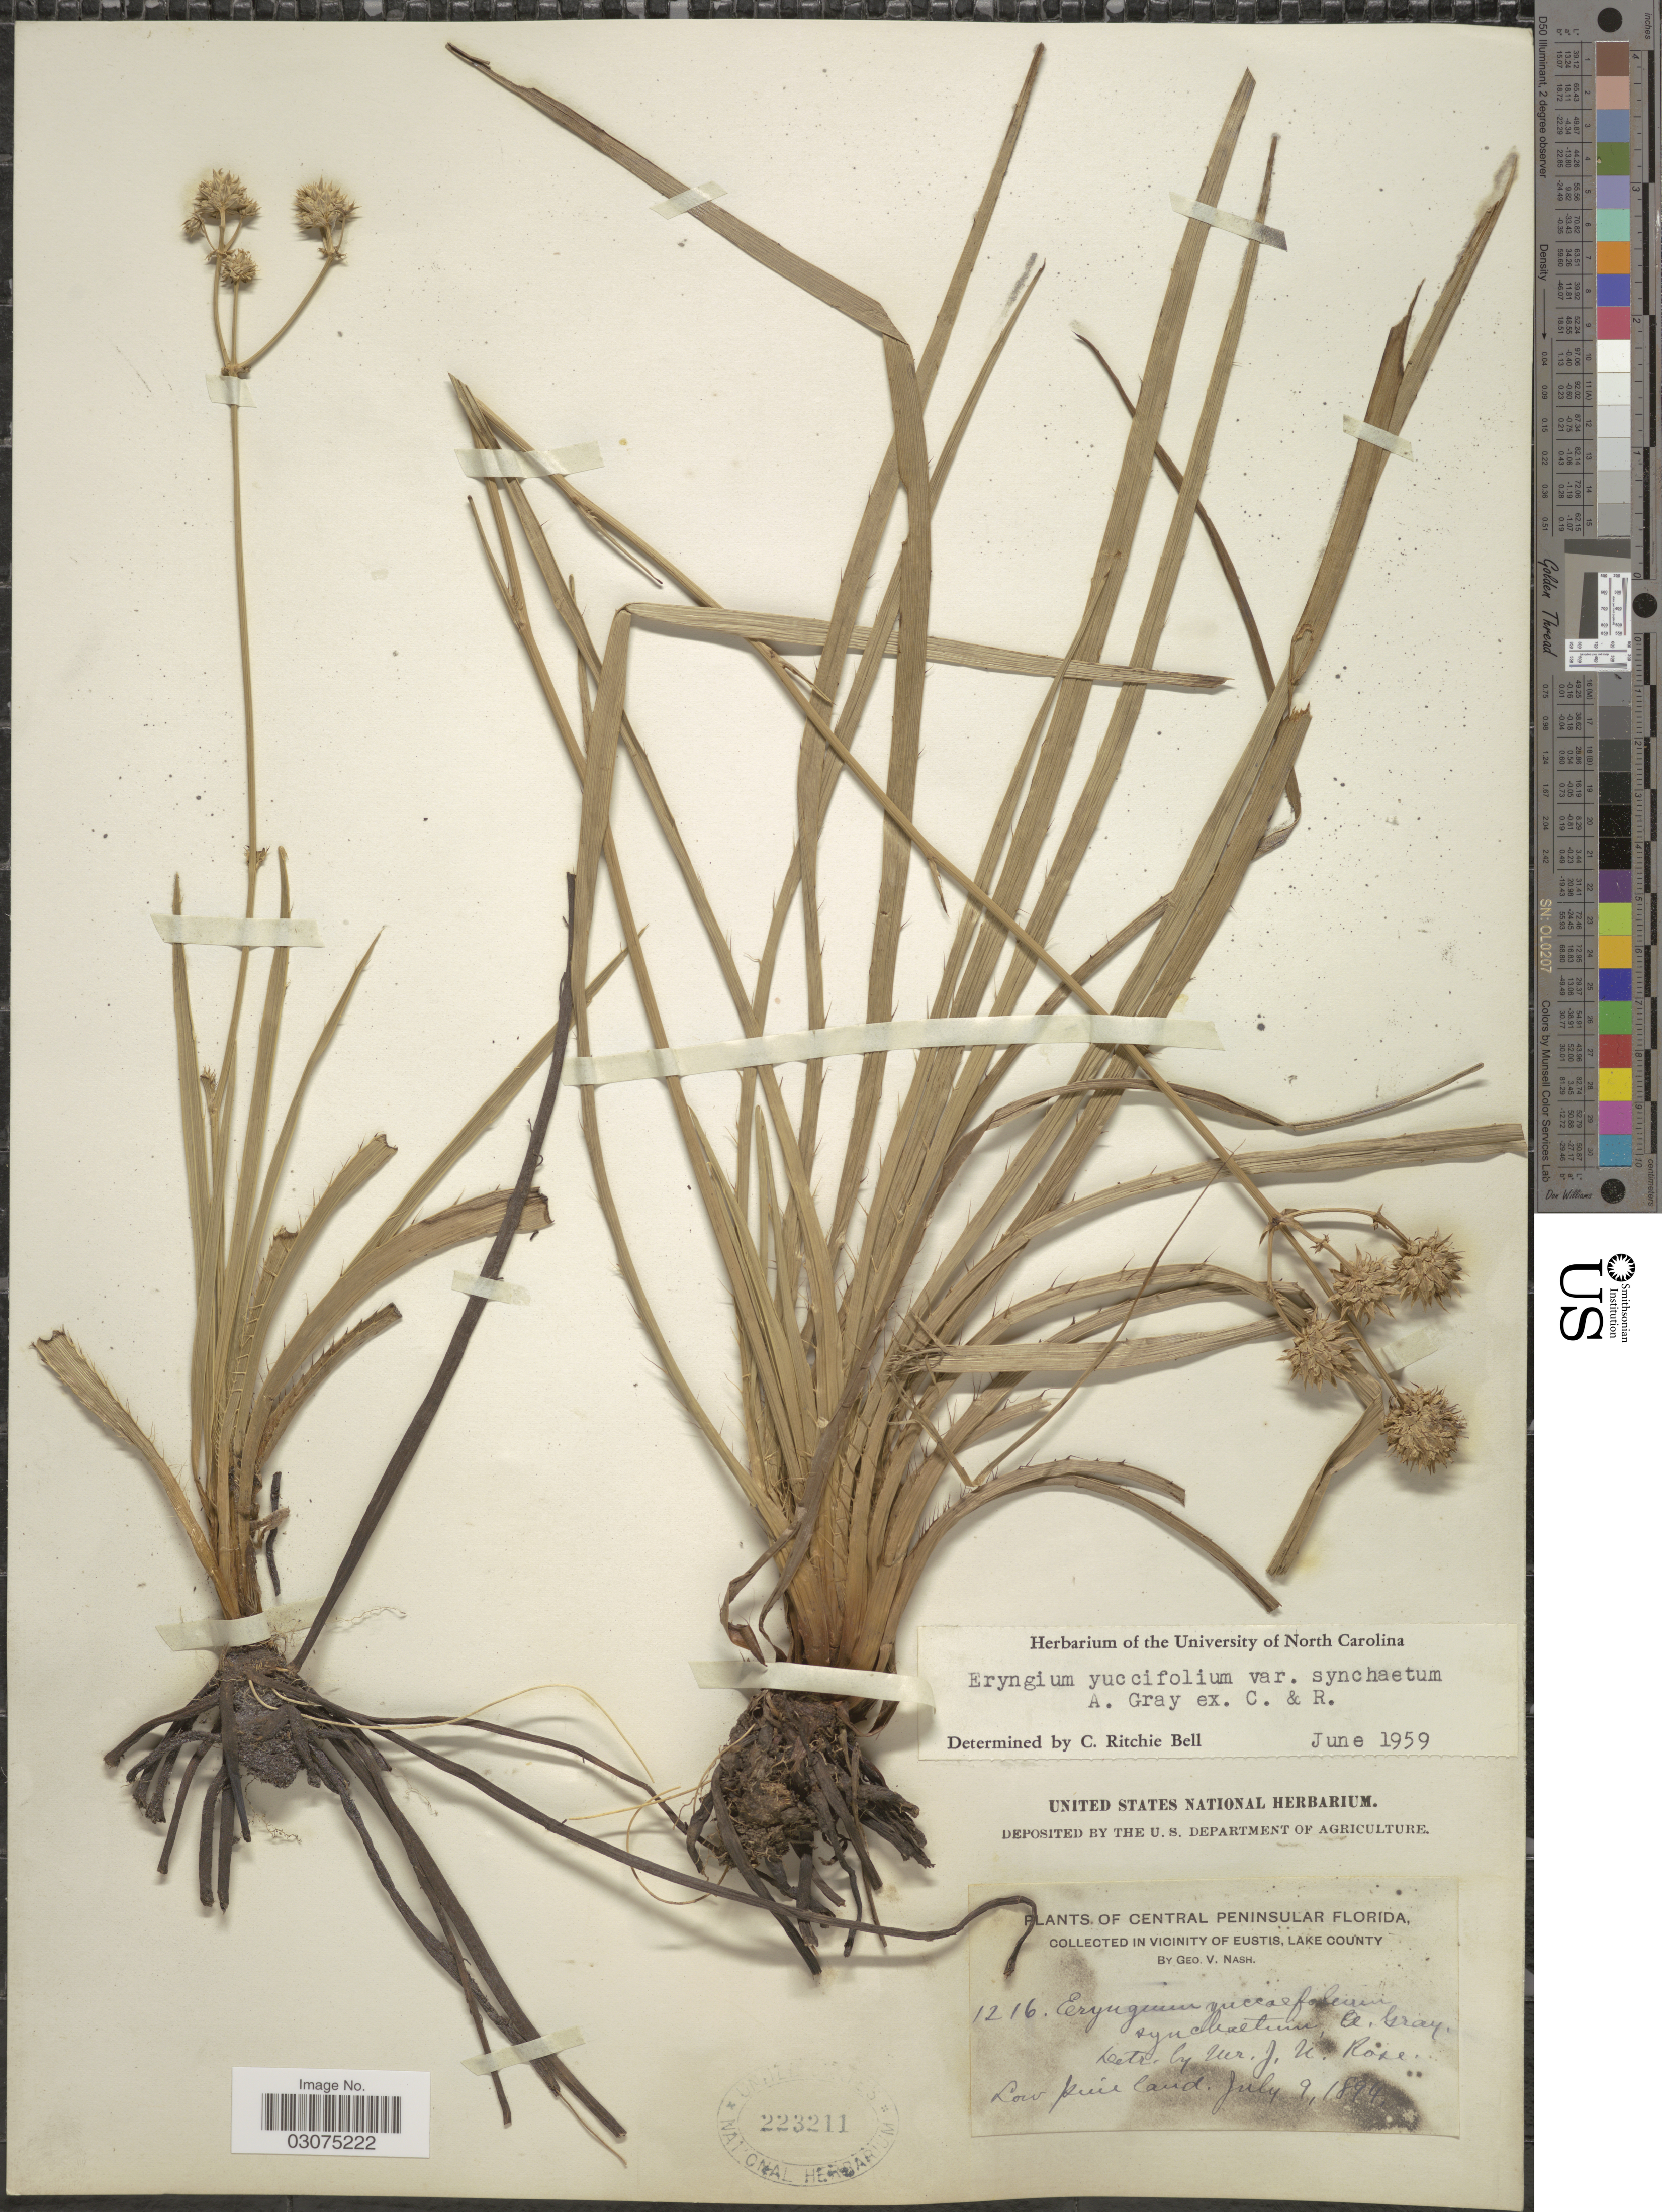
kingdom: Plantae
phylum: Tracheophyta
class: Magnoliopsida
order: Apiales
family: Apiaceae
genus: Eryngium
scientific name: Eryngium yuccifolium var. synchaetum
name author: A. Gray ex J.M. Coult. & Rose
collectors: G. V. Nash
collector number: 1216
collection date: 1894-07-09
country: United States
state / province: Florida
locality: Central Peninsular Florida. Vicinity of Eustis, Lake County. Low pine land.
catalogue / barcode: US 223211